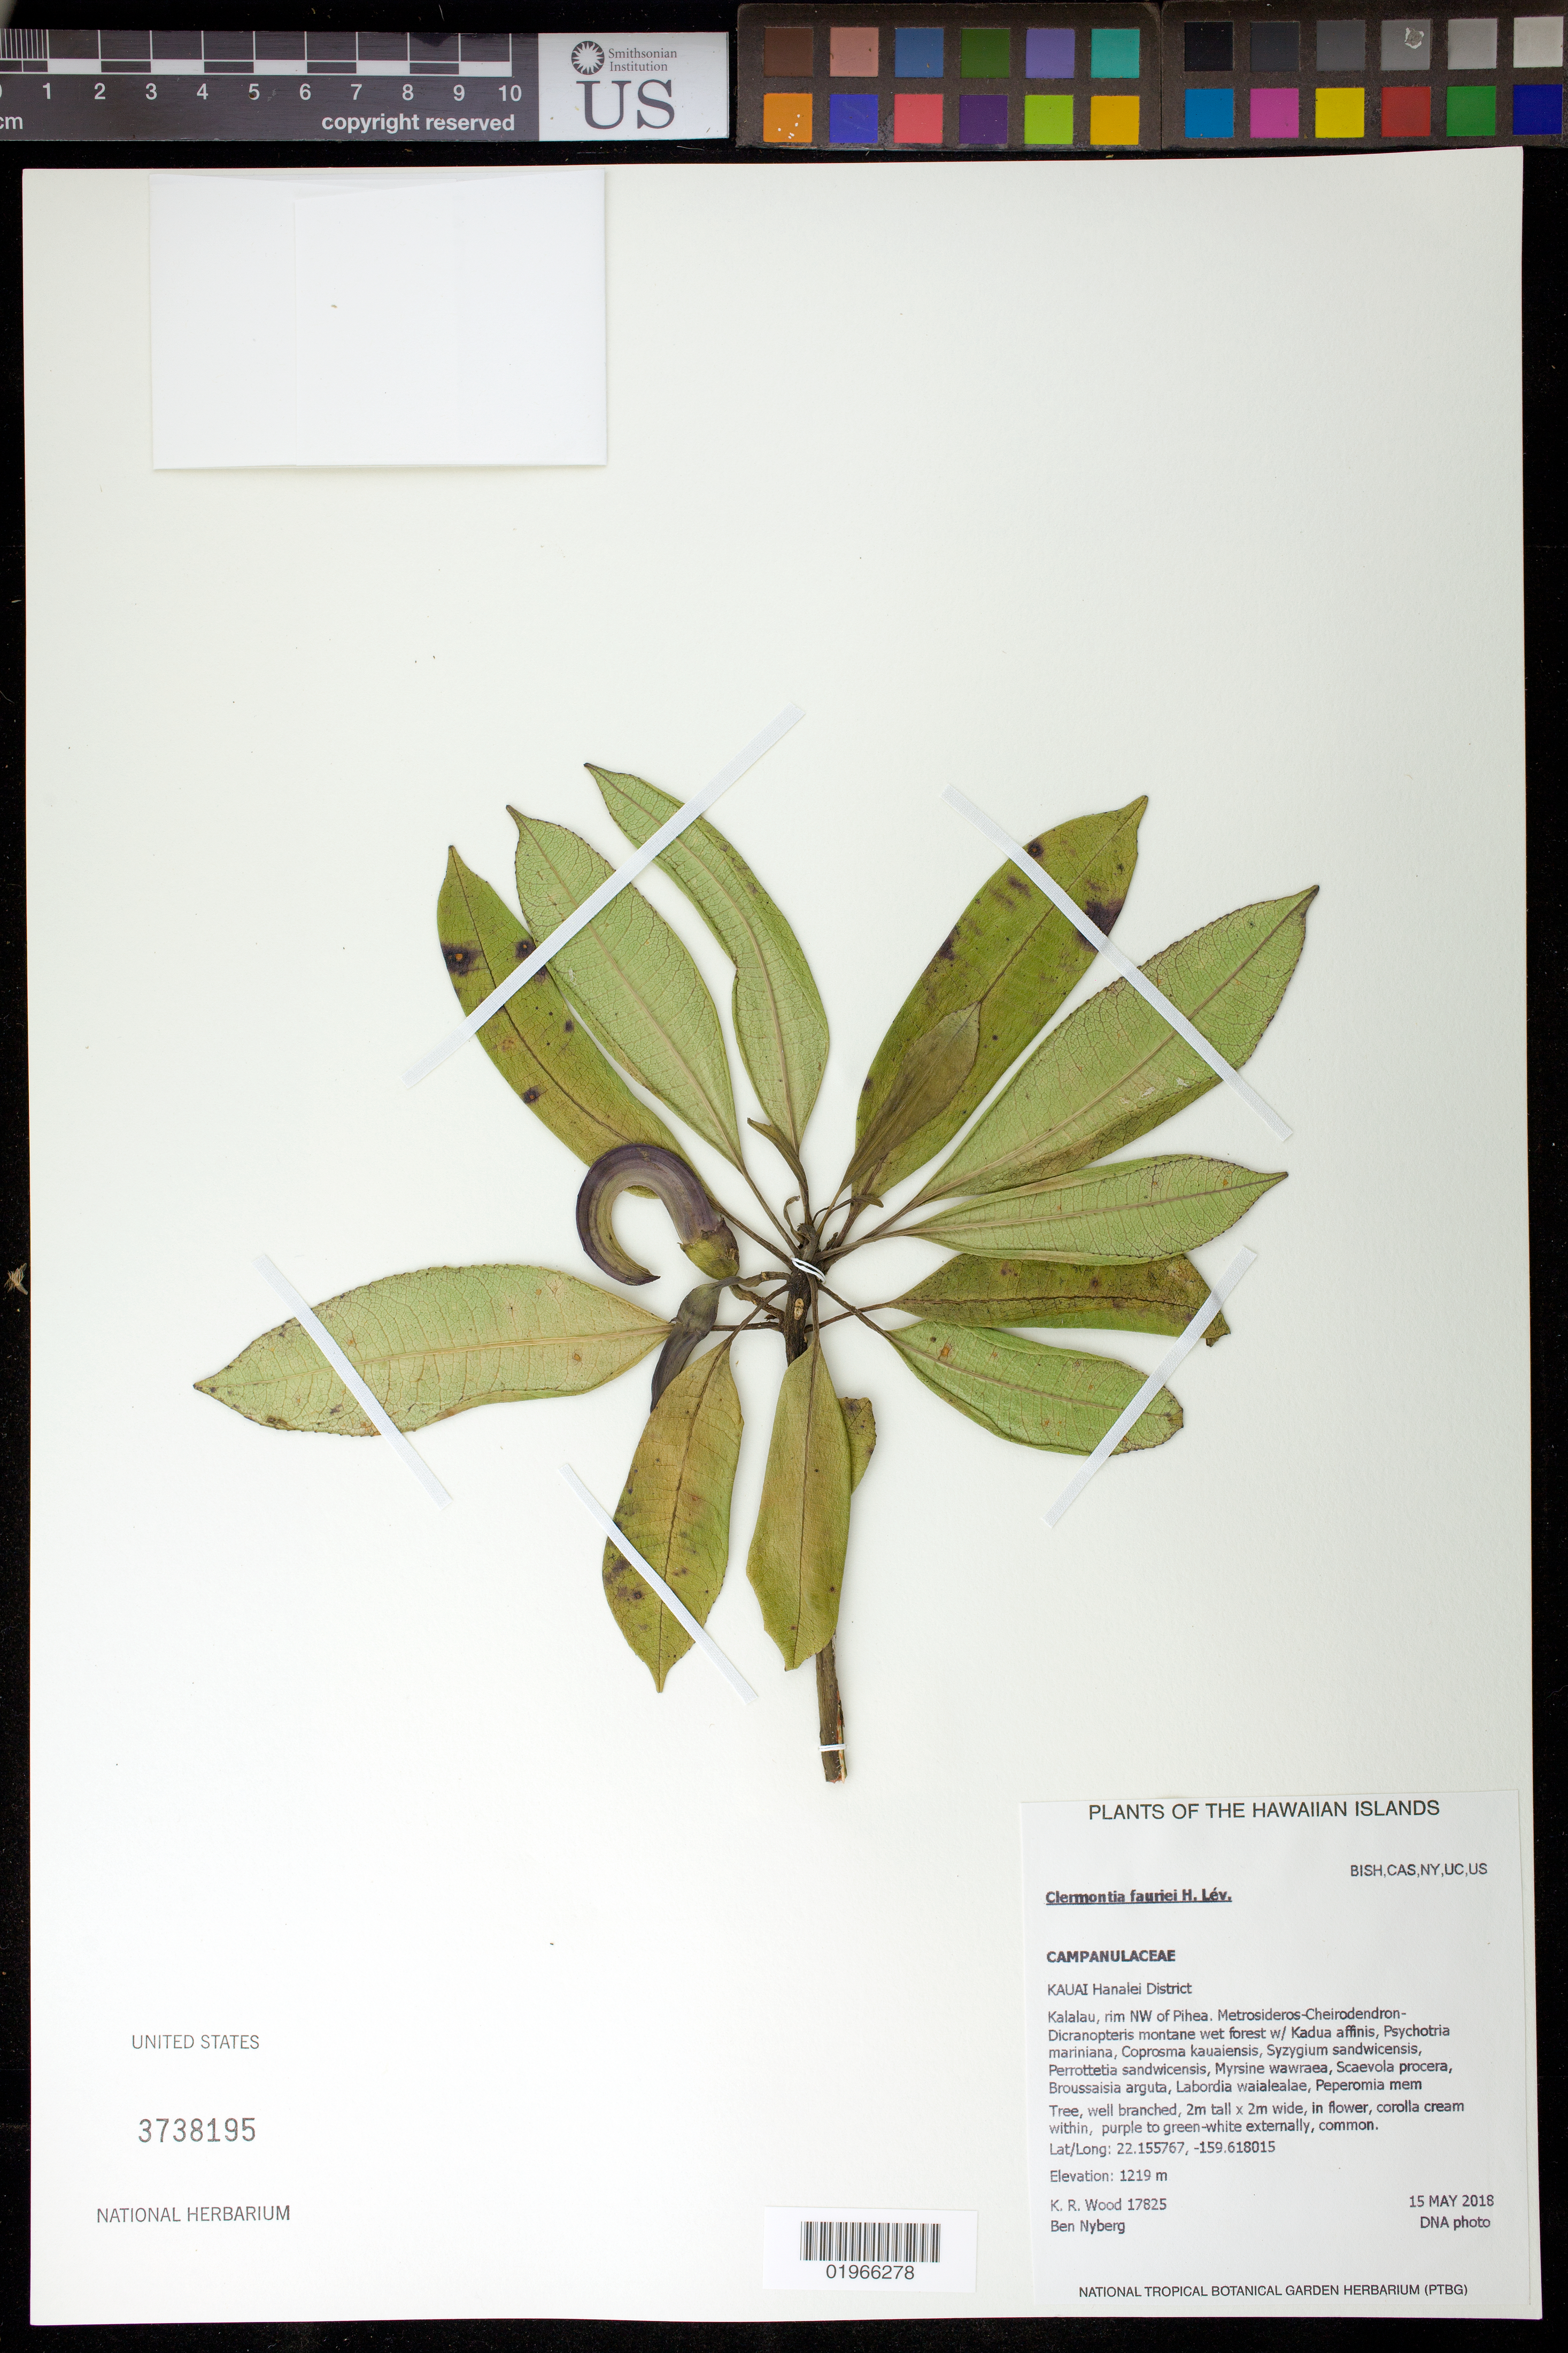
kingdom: Plantae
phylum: Tracheophyta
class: Magnoliopsida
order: Asterales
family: Campanulaceae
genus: Clermontia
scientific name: Clermontia fauriei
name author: H. Lév.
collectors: K. R. Wood & B. Nyberg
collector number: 17825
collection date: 2018-05-15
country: United States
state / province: Hawaii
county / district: Kauai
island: Kaua'i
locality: Hnalei District, Kalalau, rim NW of Pihea.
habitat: Montane wet forest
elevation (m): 1219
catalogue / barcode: US 3738195